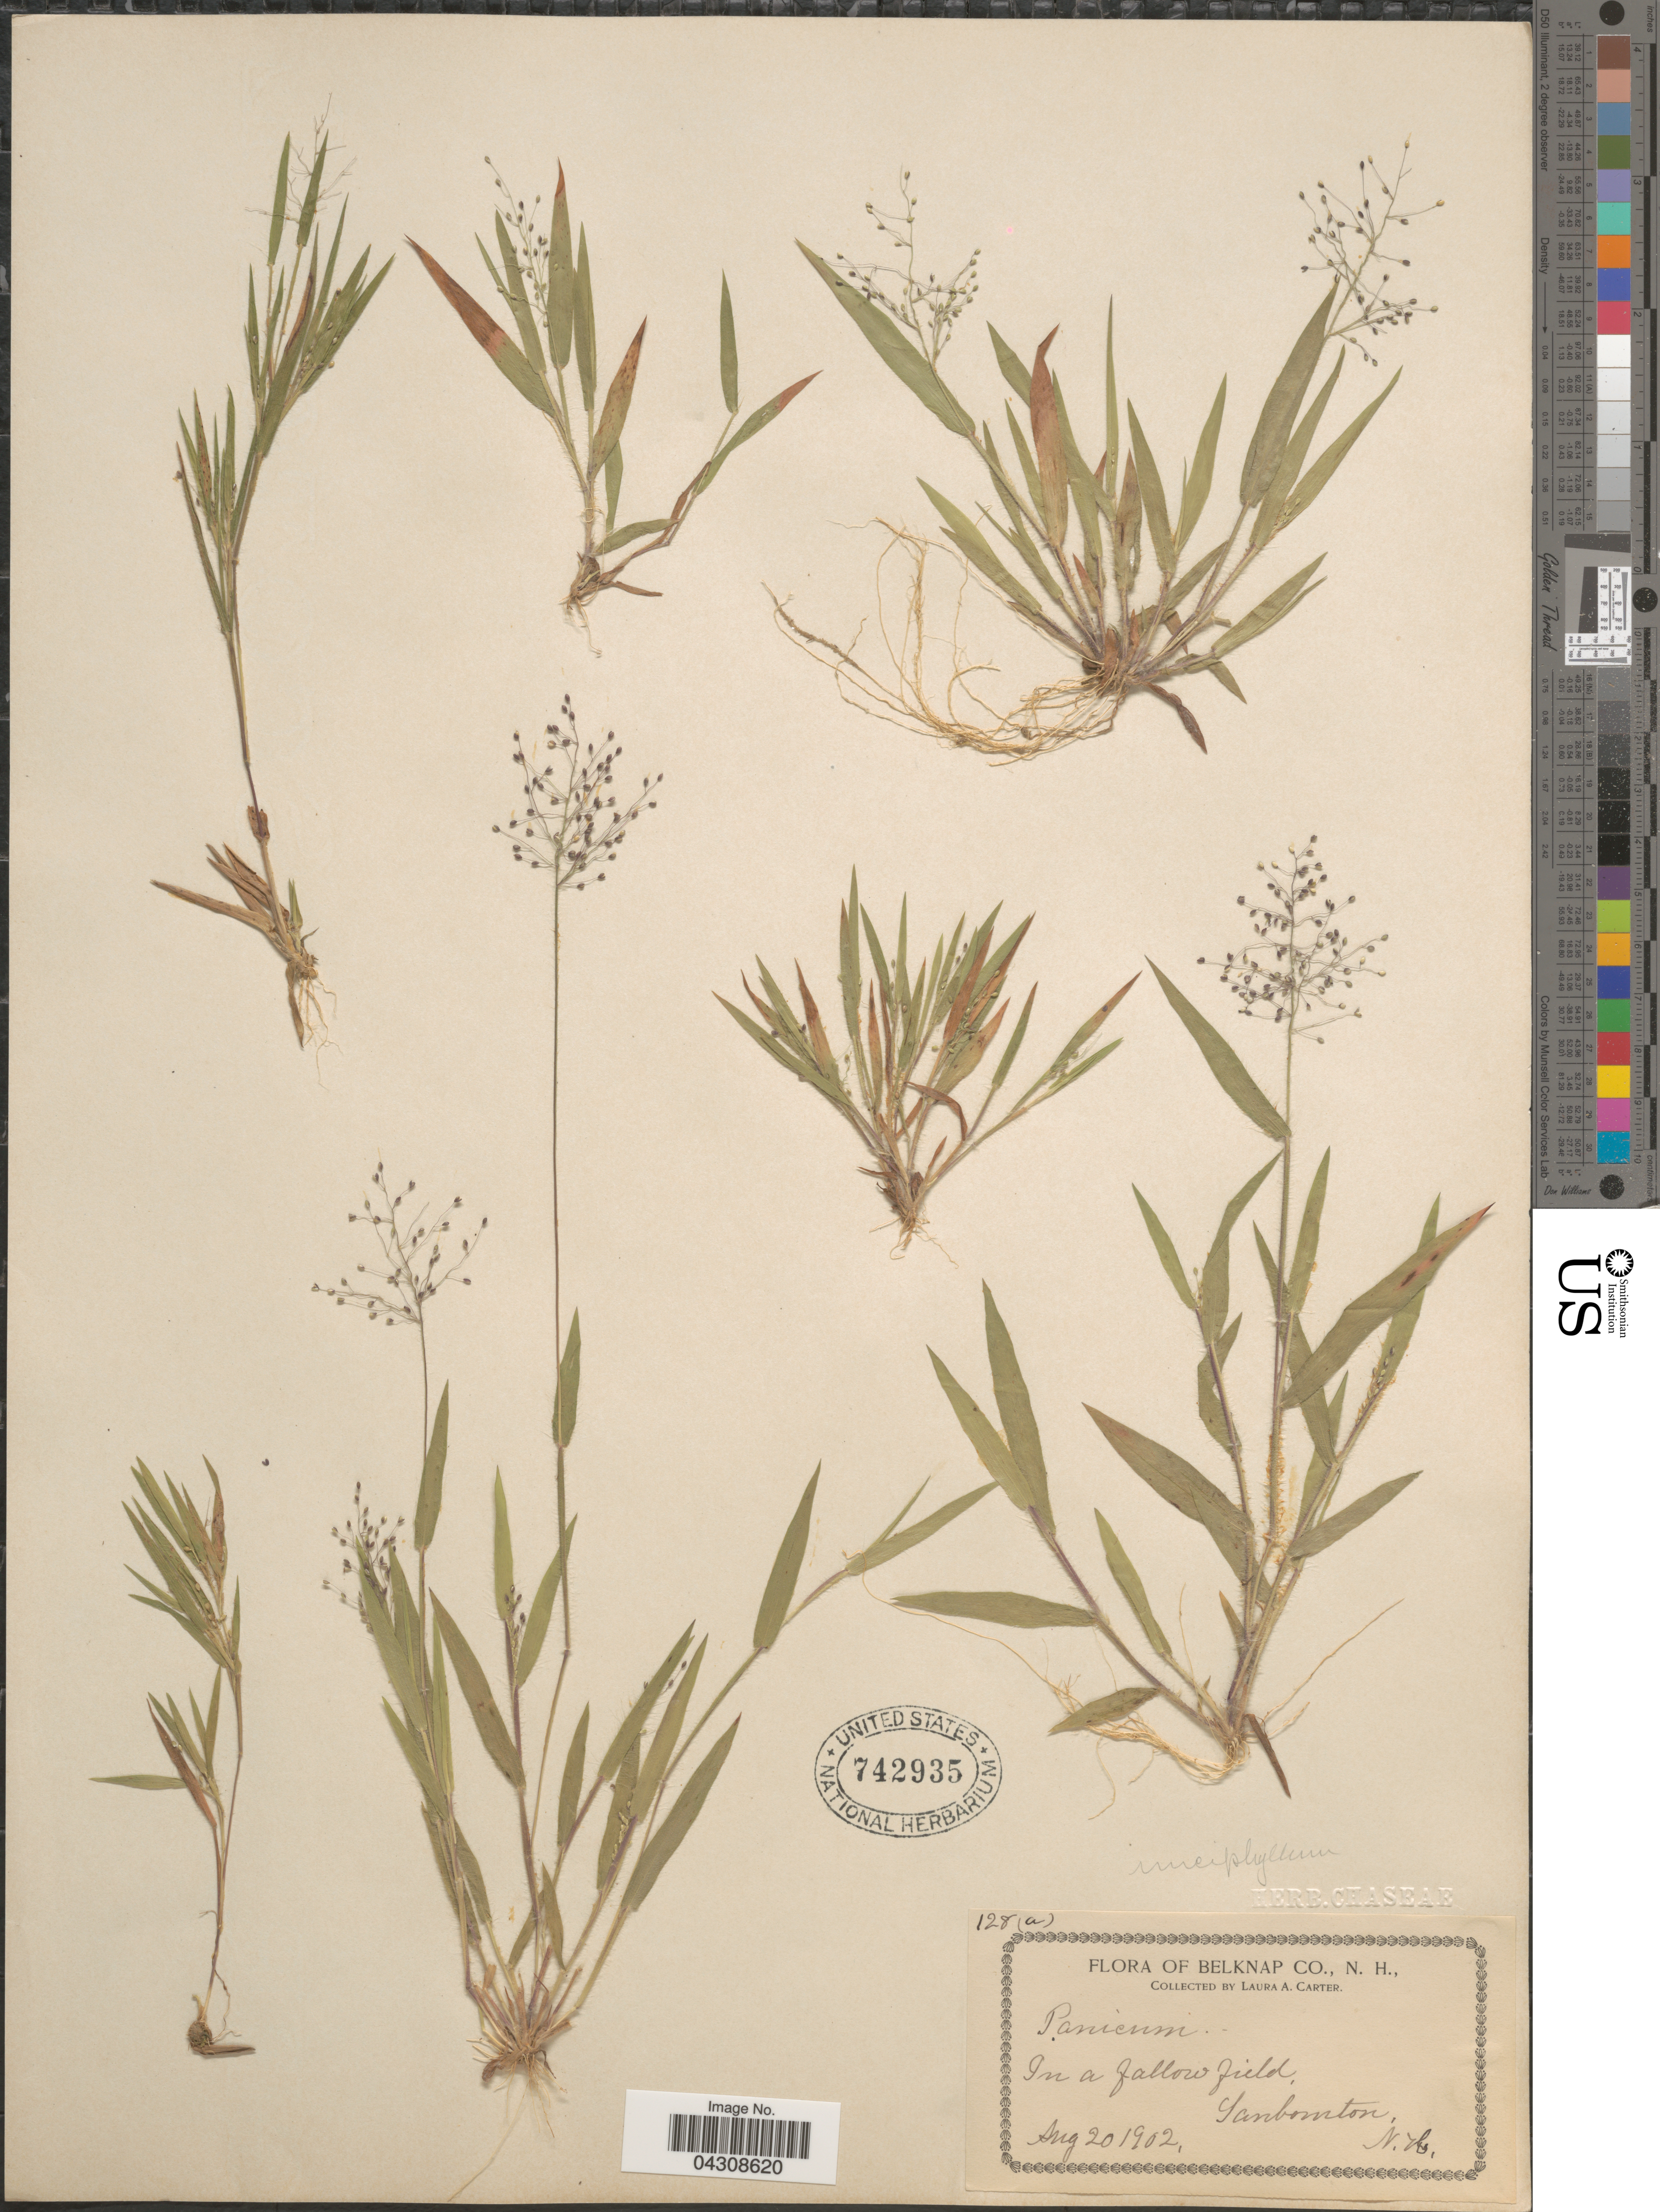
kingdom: Plantae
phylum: Tracheophyta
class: Liliopsida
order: Poales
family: Poaceae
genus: Dichanthelium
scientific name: Dichanthelium acuminatum var. acuminatum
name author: (Sw.) Gould & C.A. Clark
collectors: L. Carter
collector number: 128(a)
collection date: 1902-08-20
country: United States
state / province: New Hampshire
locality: Belknap Co. In a fallow field, Sanbornton.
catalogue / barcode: US 742935